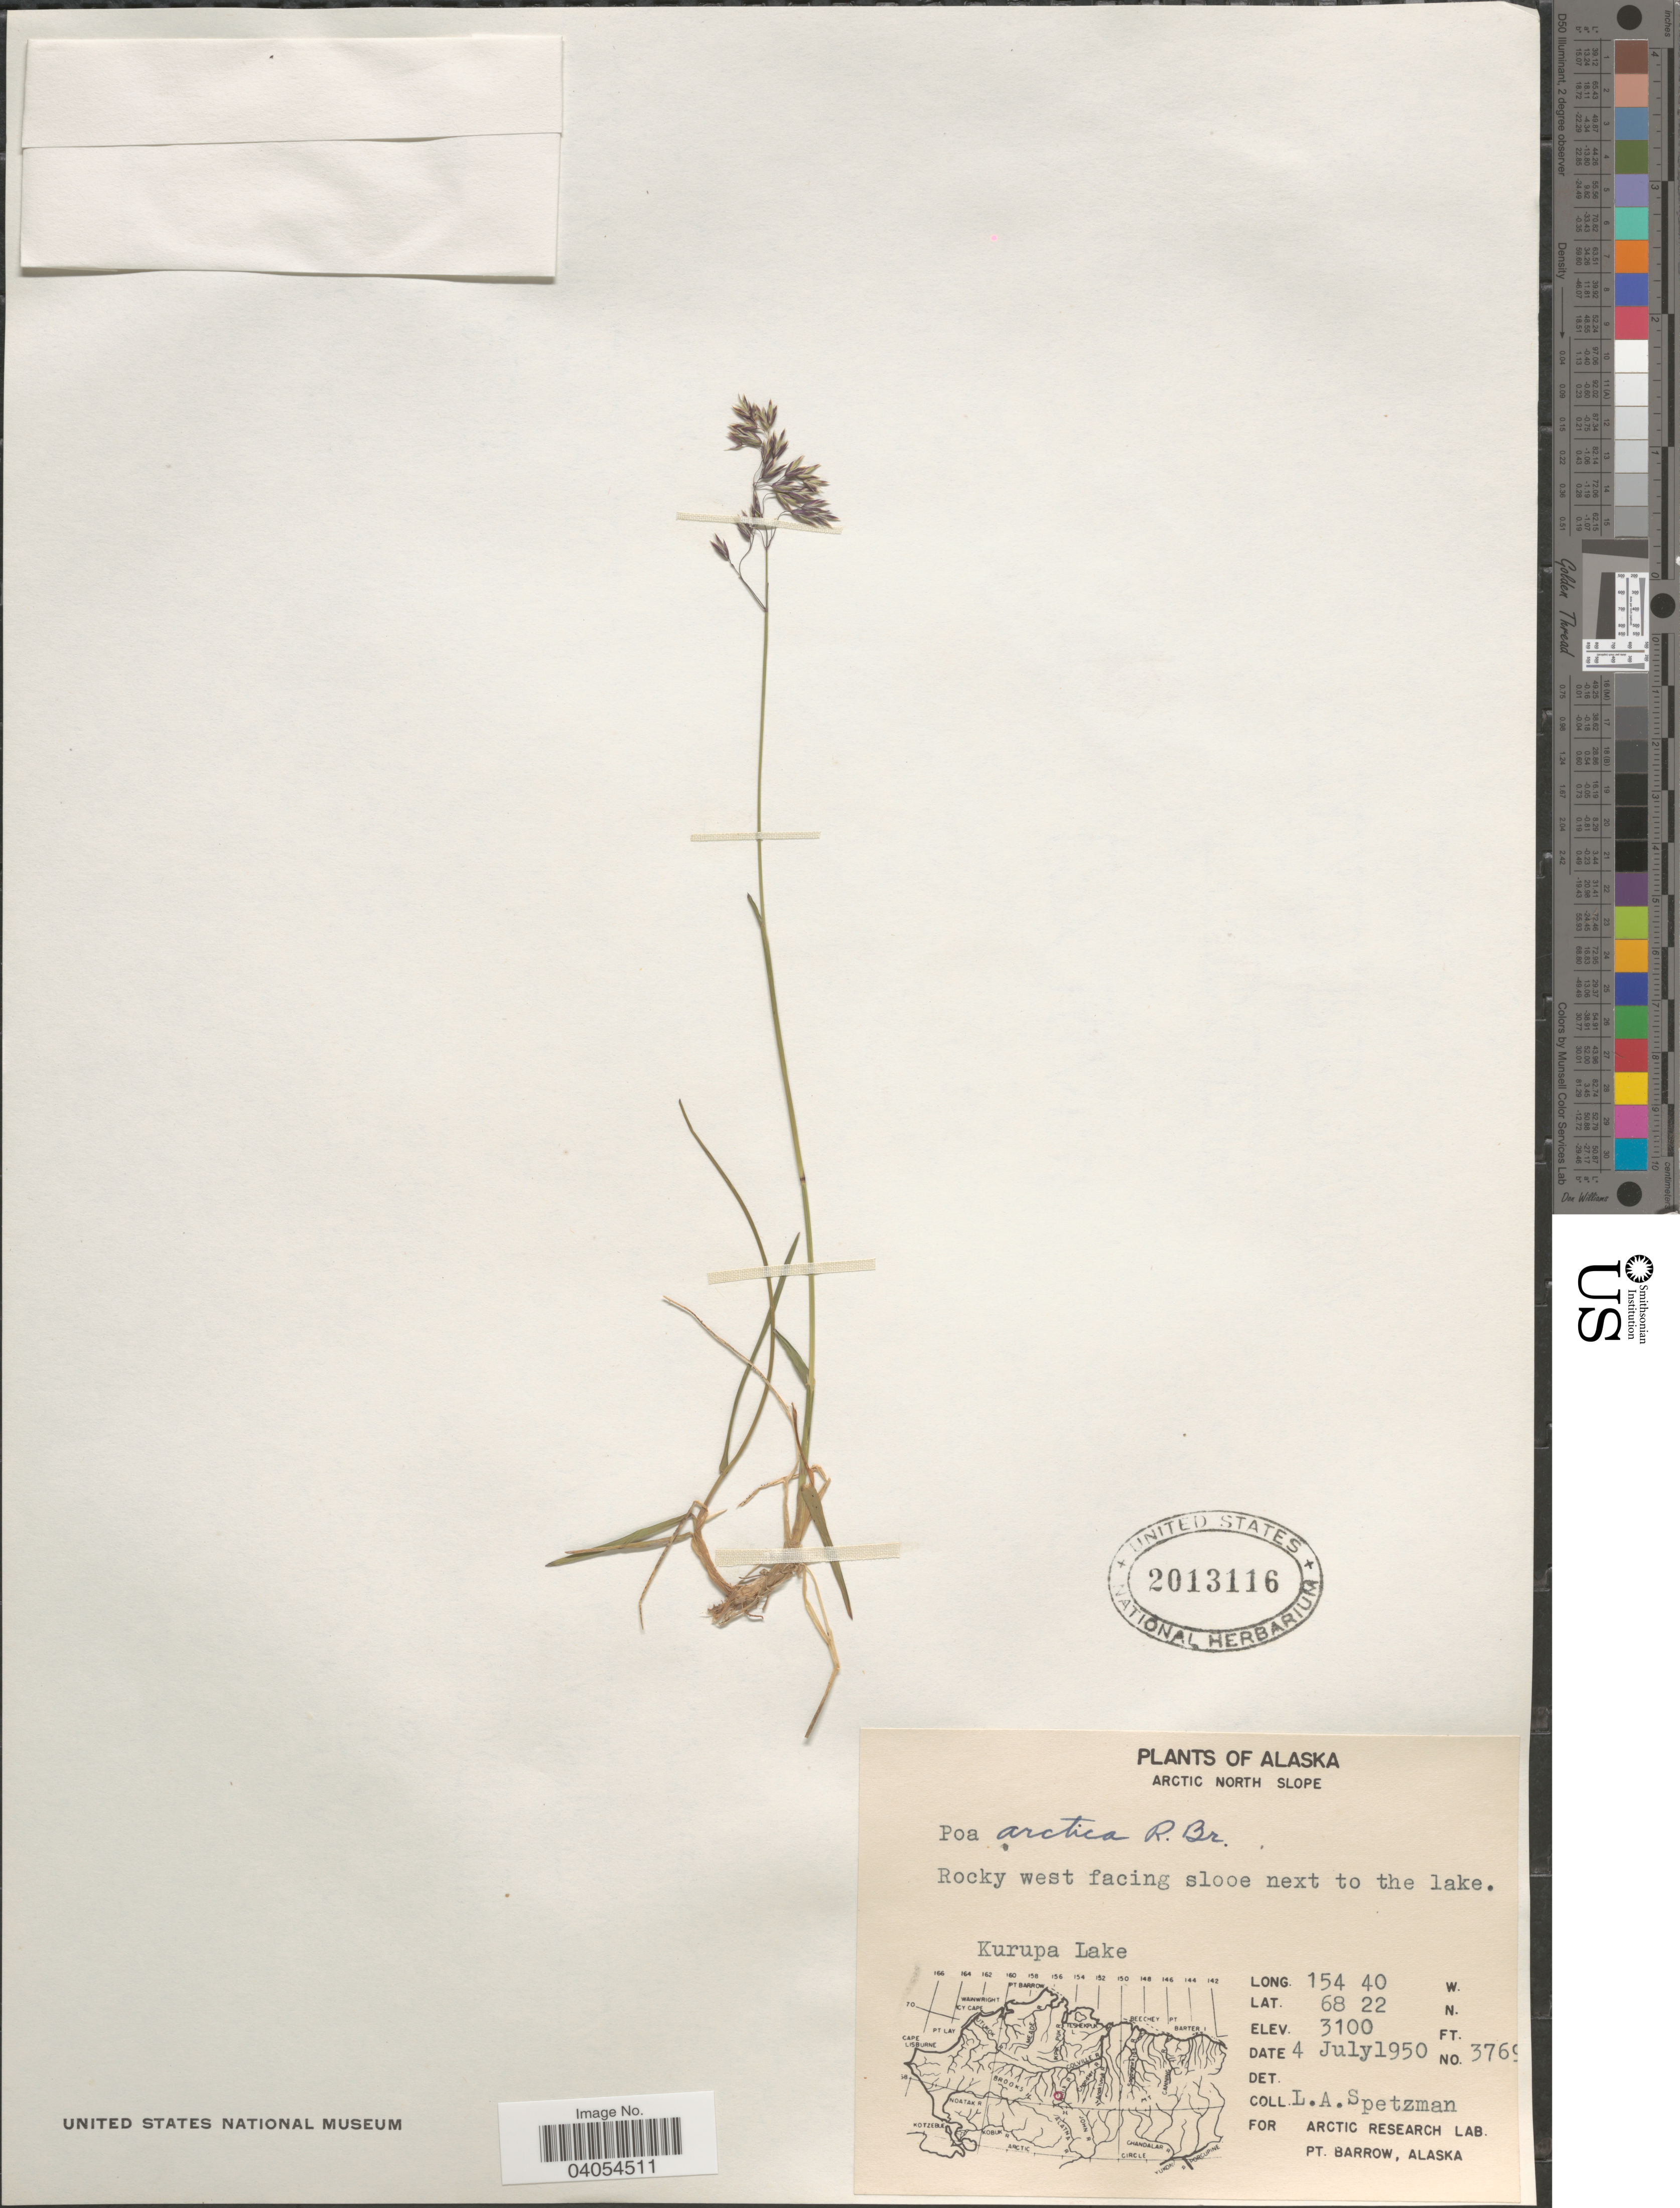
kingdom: Plantae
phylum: Tracheophyta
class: Liliopsida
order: Poales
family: Poaceae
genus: Poa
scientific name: Poa arctica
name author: R. Br.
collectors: L. Spetzman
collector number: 3769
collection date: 1950-07-04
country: United States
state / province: Alaska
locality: Arctic North Slope. Rocky west facing slooe next to the lake. Kurupa Lake.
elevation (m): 945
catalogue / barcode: US 2013116